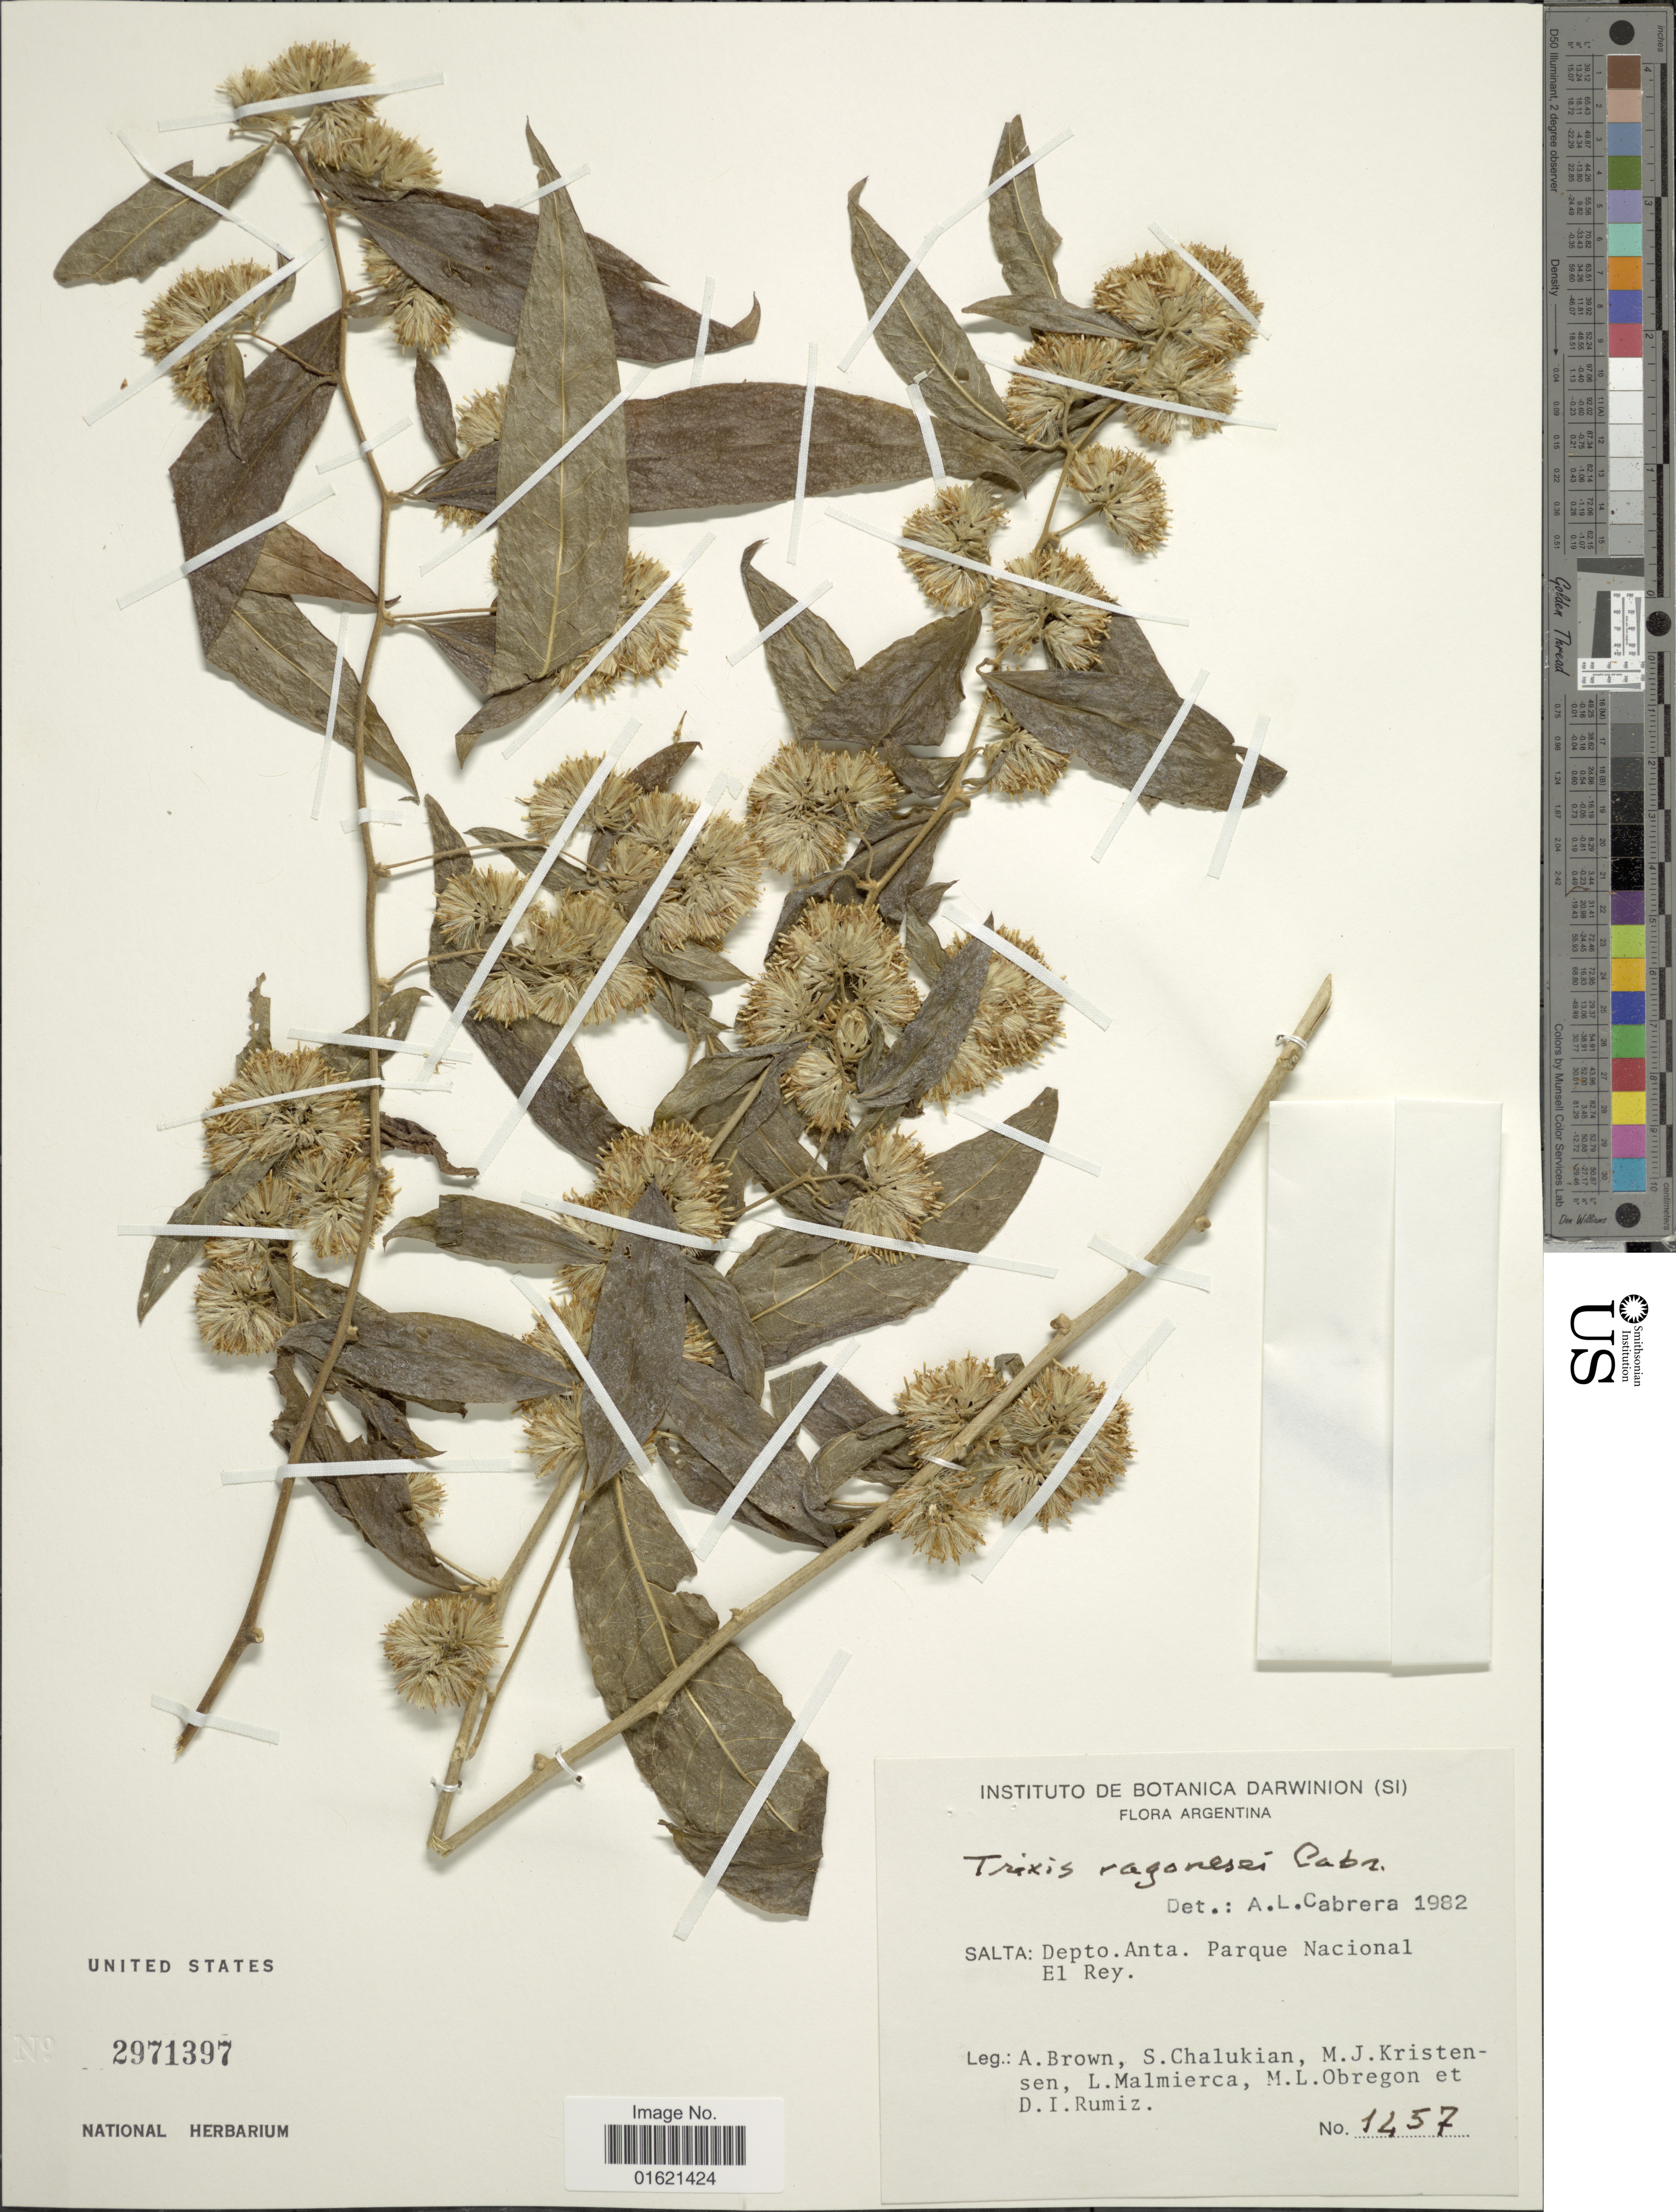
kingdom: Plantae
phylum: Tracheophyta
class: Magnoliopsida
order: Asterales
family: Asteraceae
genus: Trixis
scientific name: Trixis proustioides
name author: Hieron.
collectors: A. Brown, S. Chalukian, M. Kristensen, L. Malmierca & et al.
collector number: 1457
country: Argentina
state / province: Salta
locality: Depto. Anta. Parque Nacional El Rey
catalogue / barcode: US 2971397